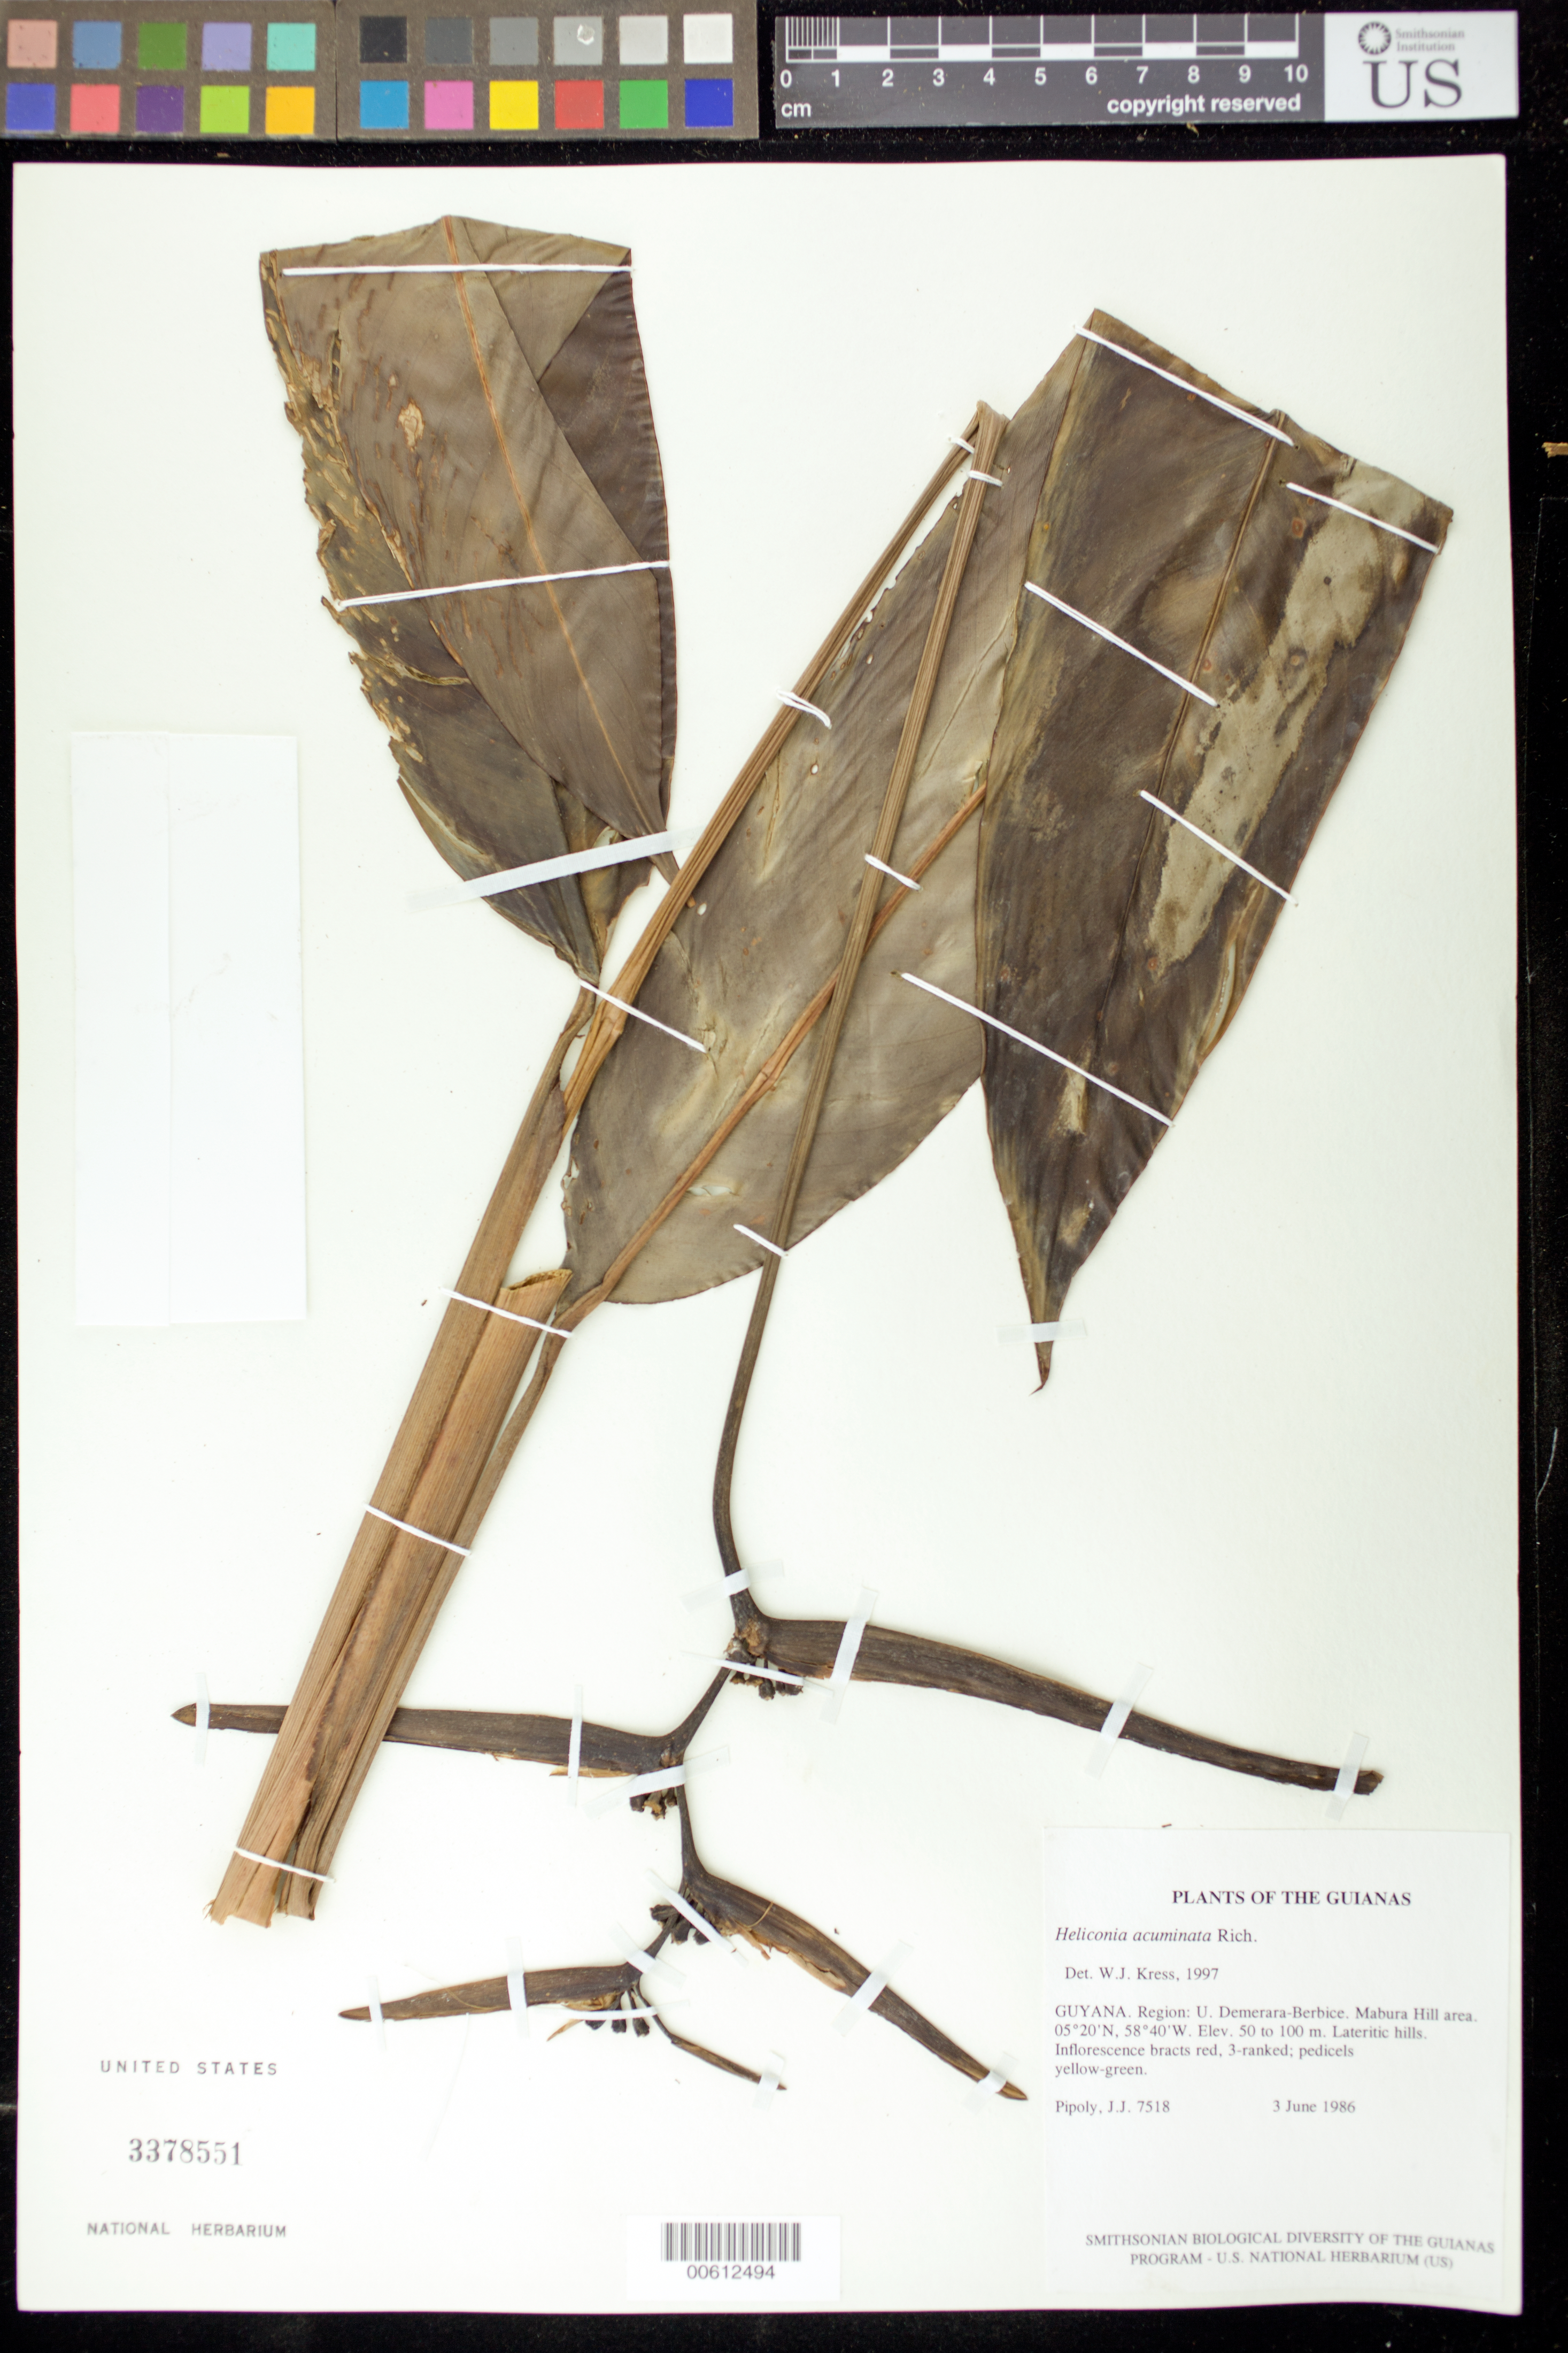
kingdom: Plantae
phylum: Tracheophyta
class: Liliopsida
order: Zingiberales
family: Heliconiaceae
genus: Heliconia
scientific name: Heliconia acuminata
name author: A. Rich.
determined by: Kress, W. J., (US), Smithsonian Institution - National Museum of Natural History (UNITED STATES)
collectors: J. J. Pipoly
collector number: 7518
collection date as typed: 3 June 1986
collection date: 1986-06-03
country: Guyana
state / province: U. Demerara-Berbice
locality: Mabura Hill area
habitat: Lateritic hills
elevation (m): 50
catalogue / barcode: US 3378551